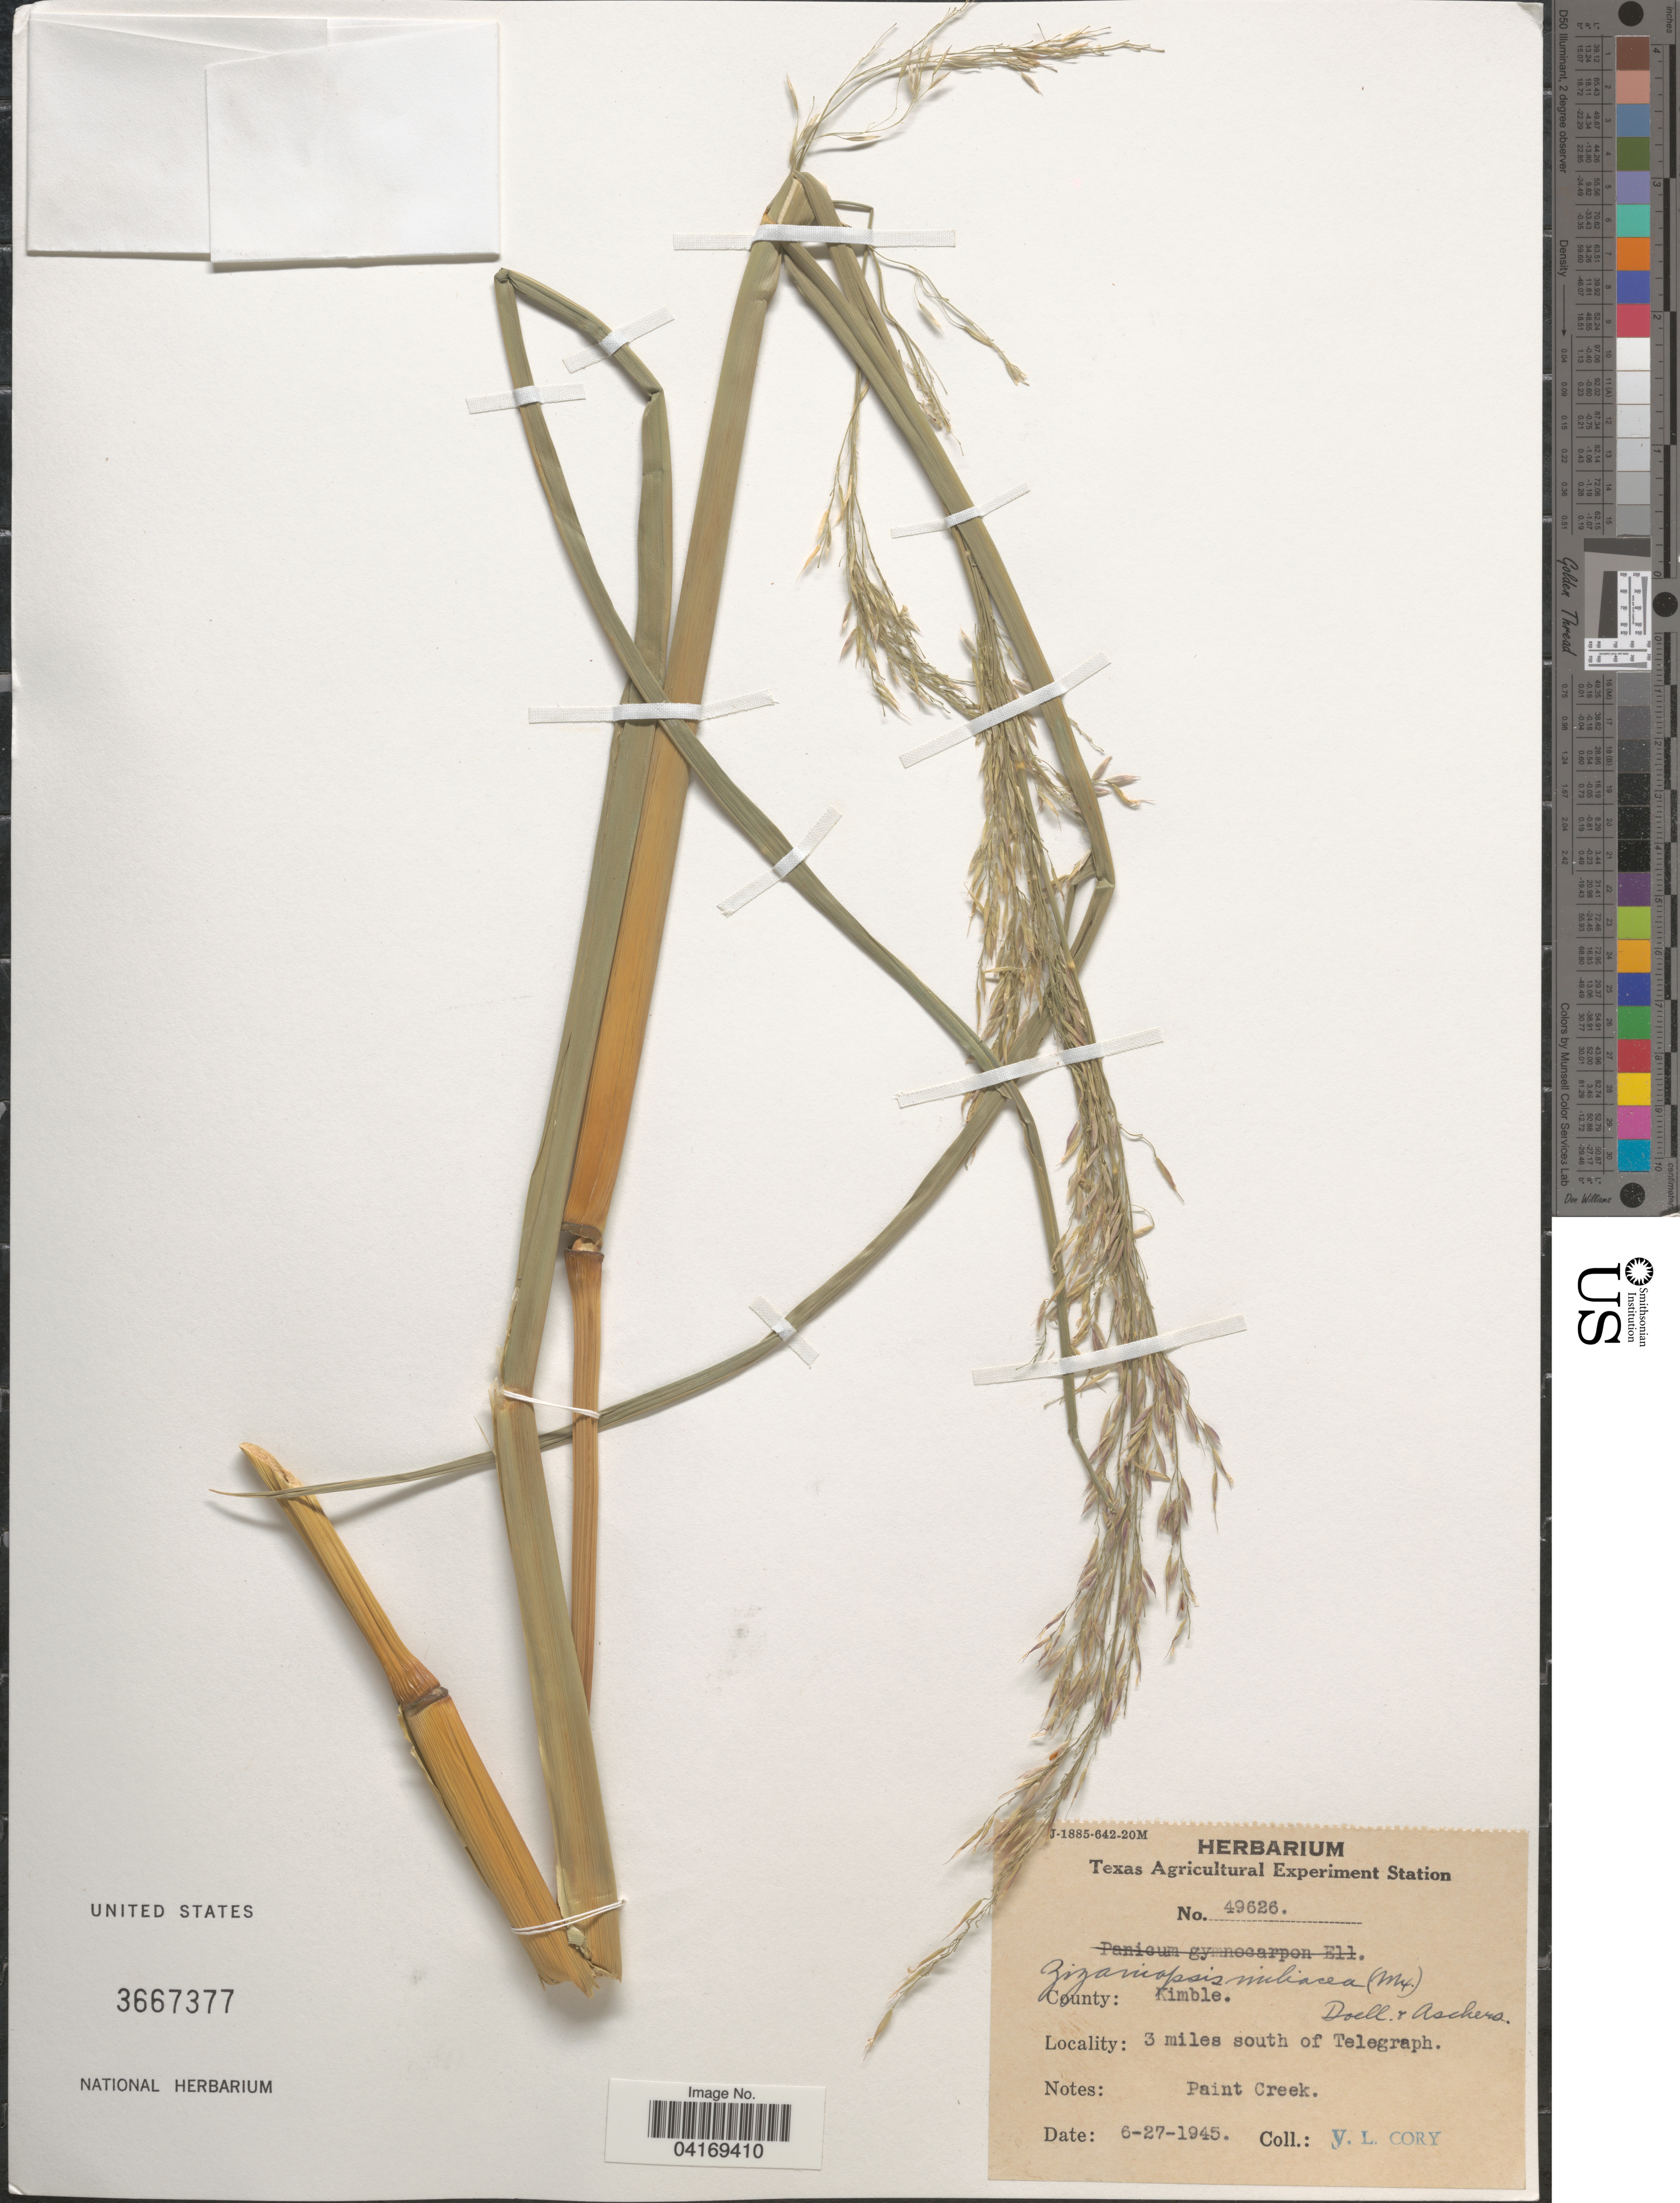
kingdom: Plantae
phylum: Tracheophyta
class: Liliopsida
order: Poales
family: Poaceae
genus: Zizaniopsis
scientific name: Zizaniopsis miliacea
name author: (Michx.) Döll & Asch.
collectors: V. Cory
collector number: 49626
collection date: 1945-06-27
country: United States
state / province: Texas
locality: County: Kimble. 3 miles south of Telegraph. Paint Creek.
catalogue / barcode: US 3667377